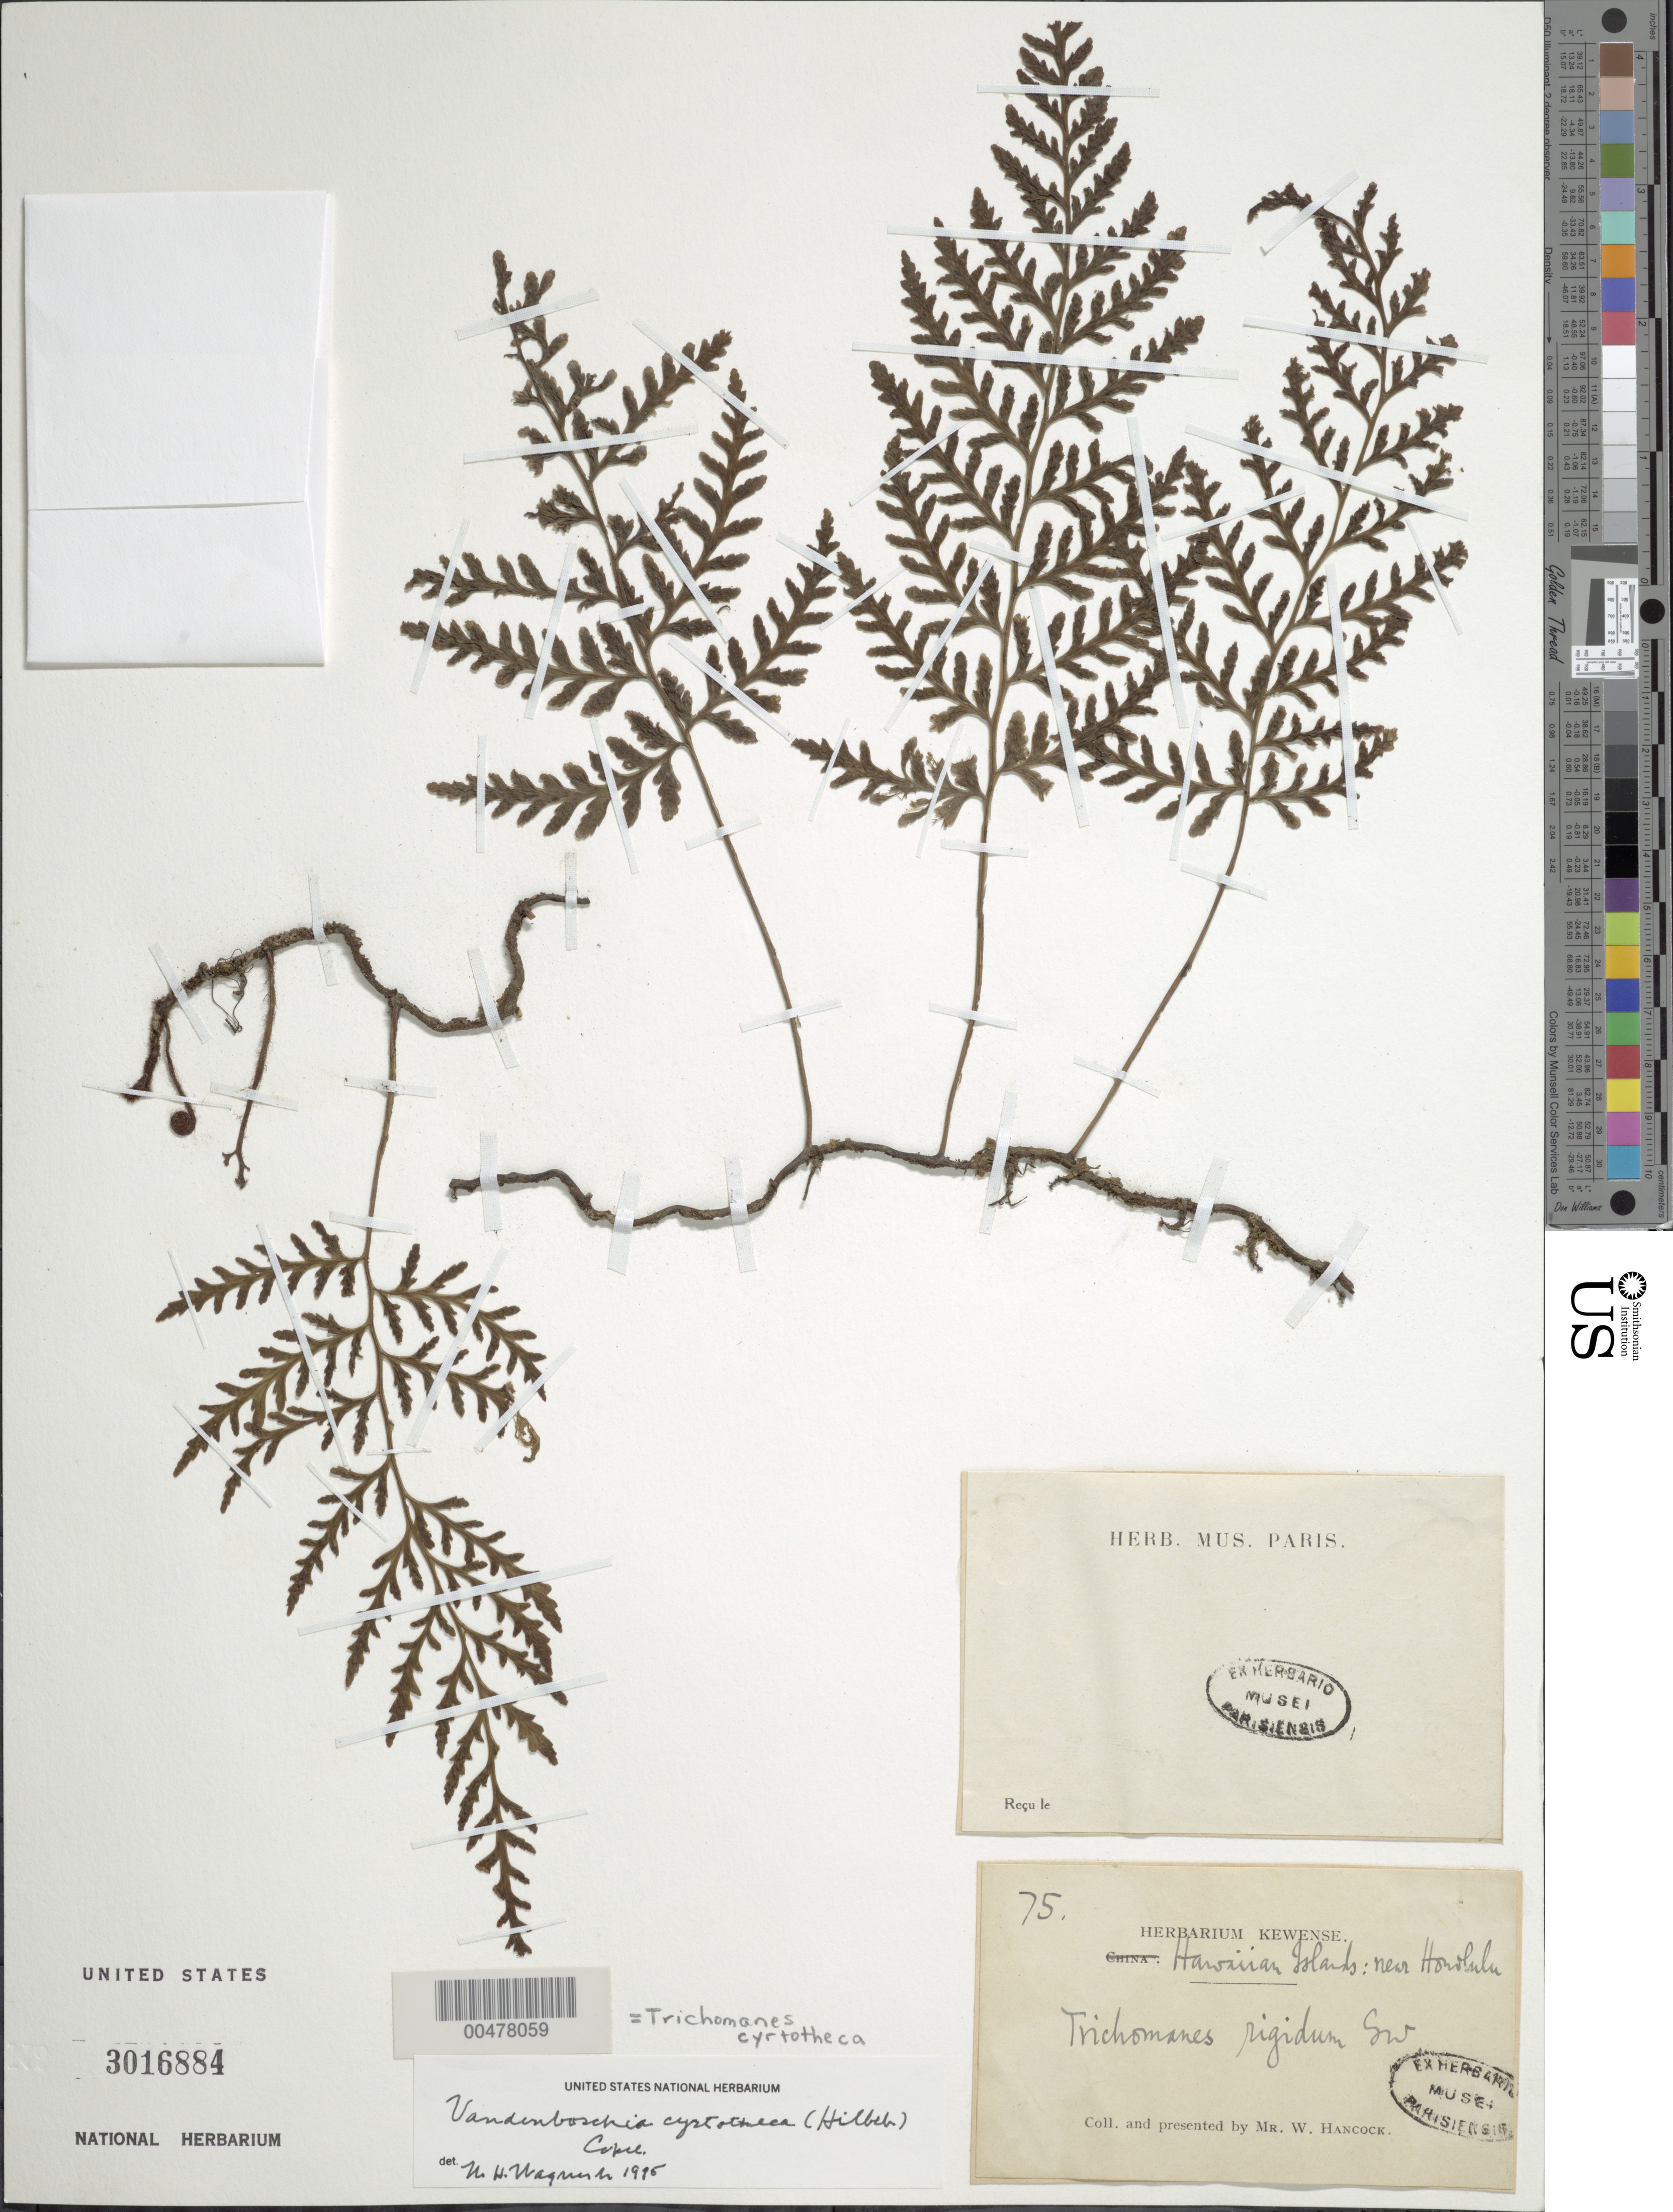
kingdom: Plantae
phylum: Tracheophyta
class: Polypodiopsida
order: Hymenophyllales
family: Hymenophyllaceae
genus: Vandenboschia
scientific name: Vandenboschia cyrtotheca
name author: Copel.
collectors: W. Hancock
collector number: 75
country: United States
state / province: Hawaii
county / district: Honolulu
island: Oahu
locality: Near Honolulu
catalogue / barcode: US 3016884